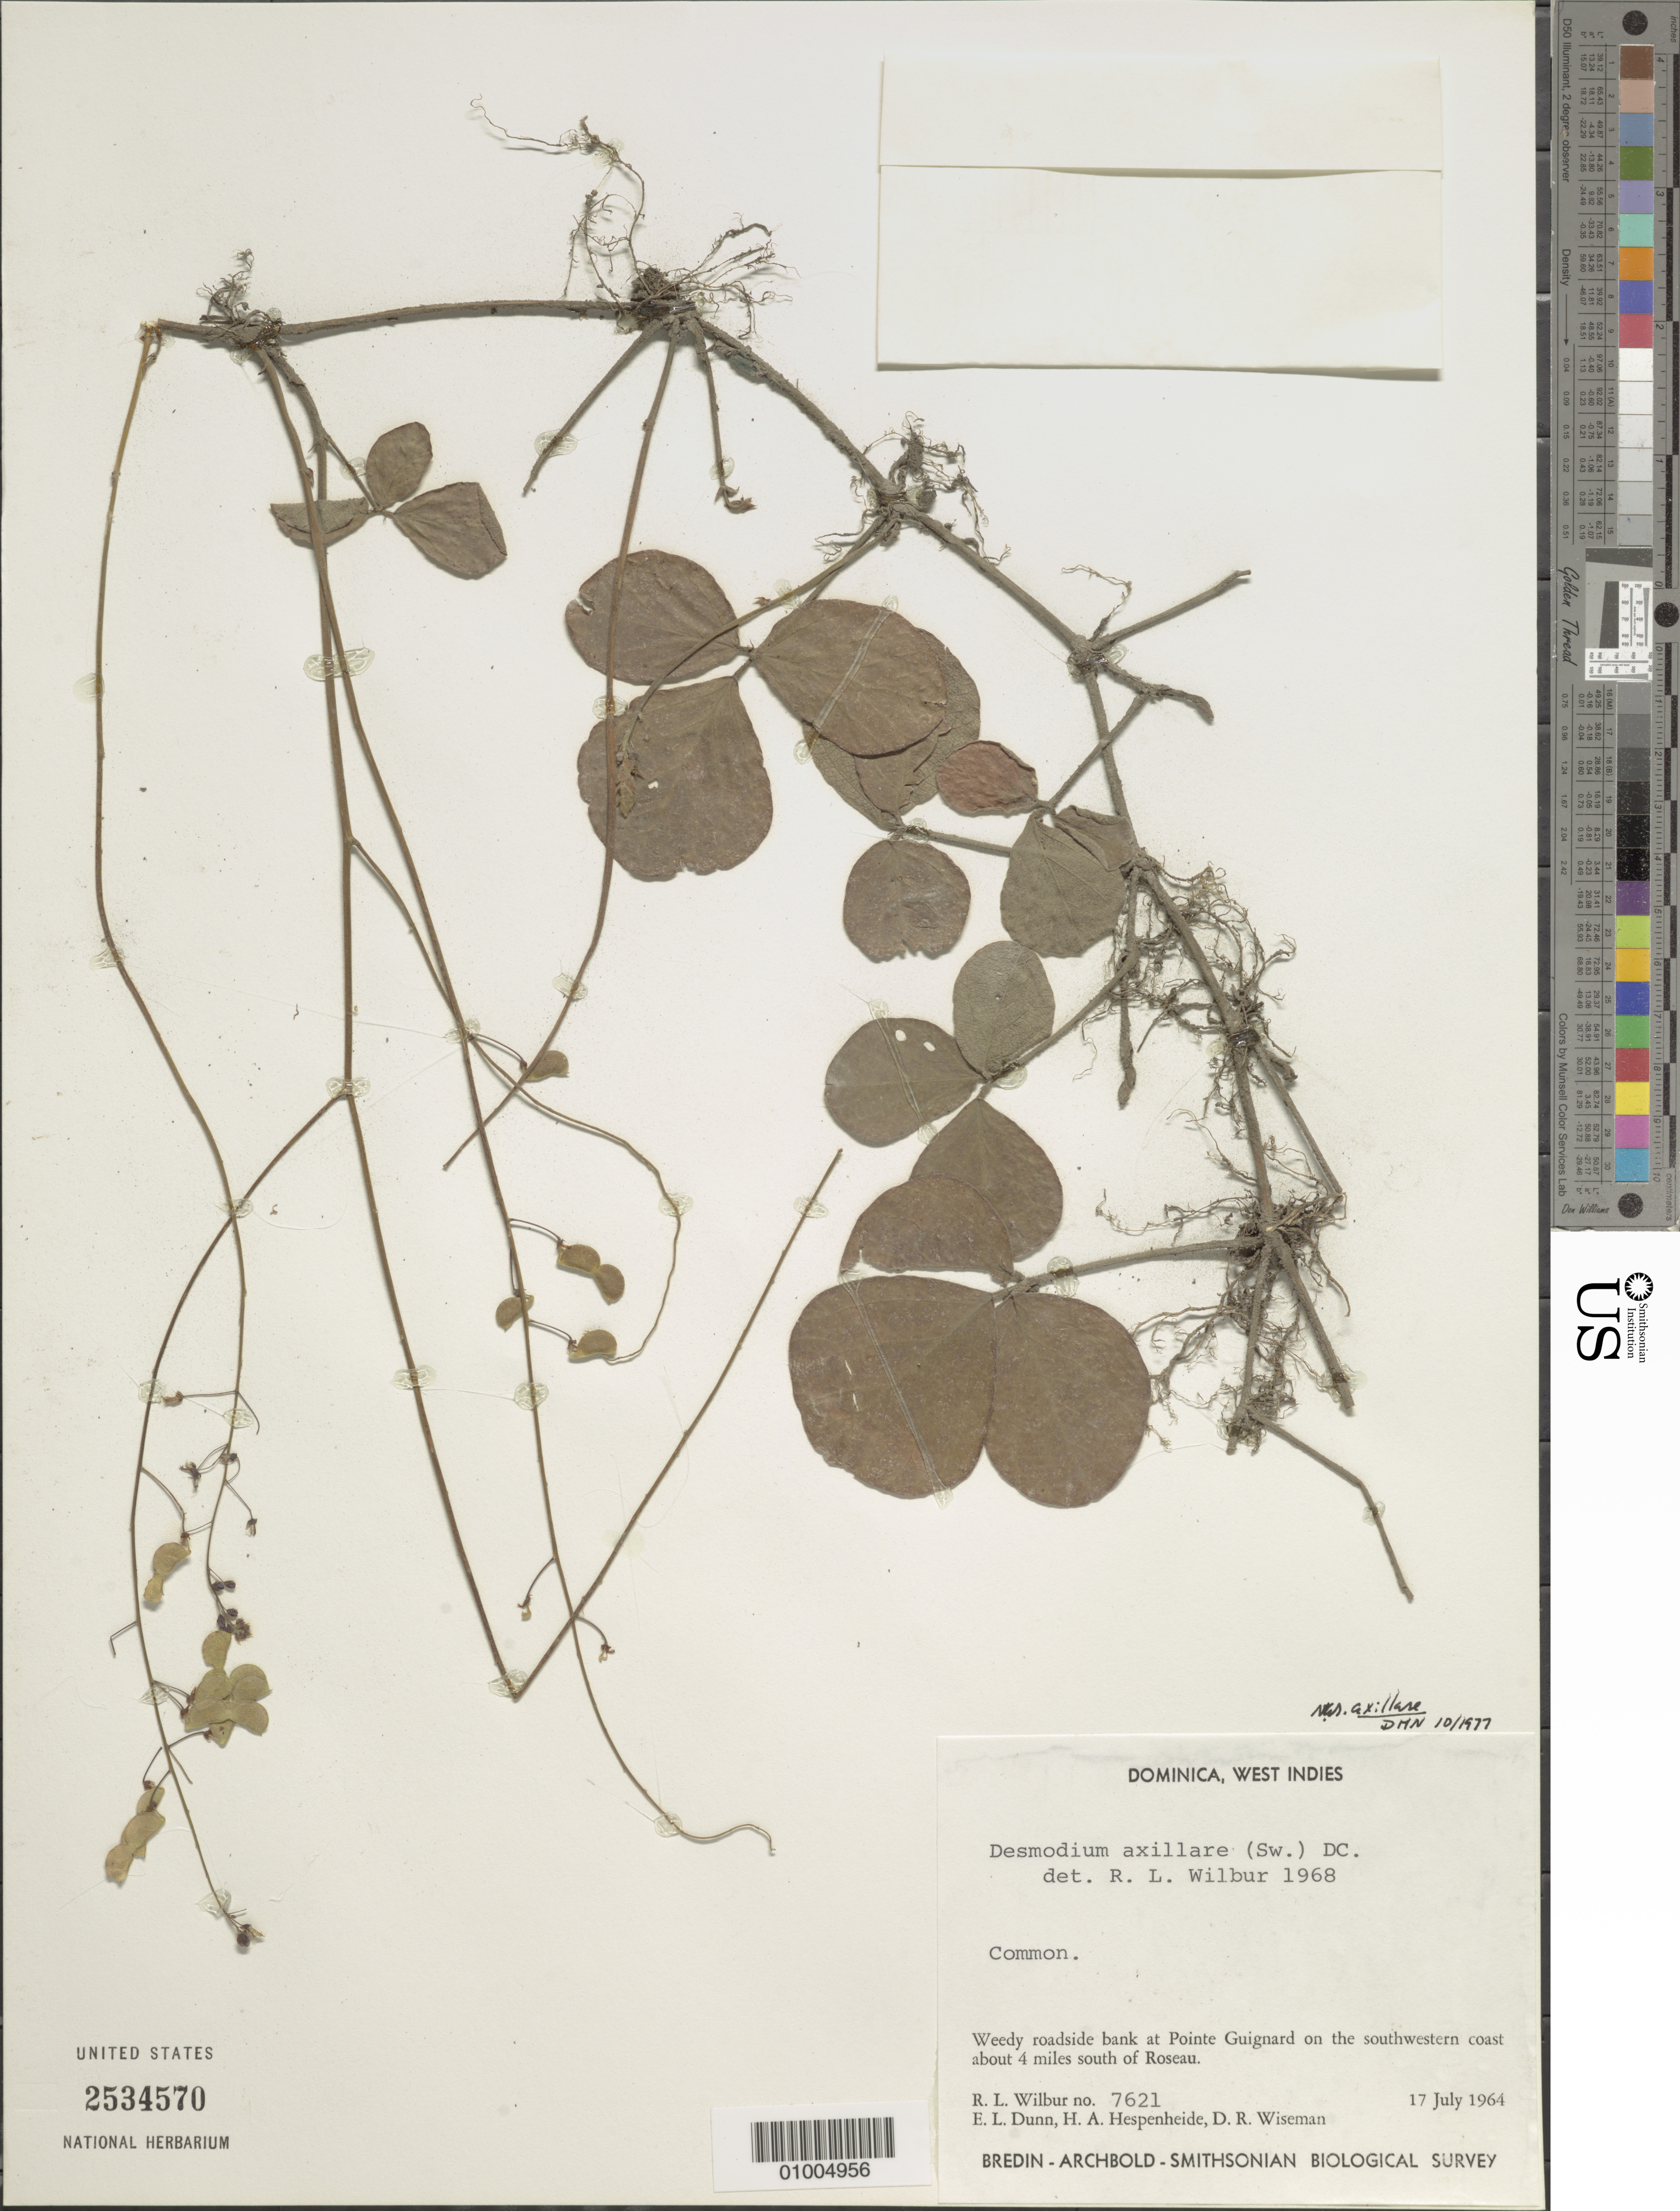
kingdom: Plantae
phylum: Tracheophyta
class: Magnoliopsida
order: Fabales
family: Fabaceae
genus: Desmodium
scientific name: Desmodium axillare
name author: (Sw.) DC.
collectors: R. L. Wilbur, E. Hespenheide, E. Dunn & D. R. Wiseman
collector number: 7621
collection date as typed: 17 Jul 1964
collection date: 1964-07-17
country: Dominica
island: Dominica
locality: Weedy roadside bank on Pointe Guignard on the SW coast about 4 miles S of Roseau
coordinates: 0 N, 0 E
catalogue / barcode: US 2534570